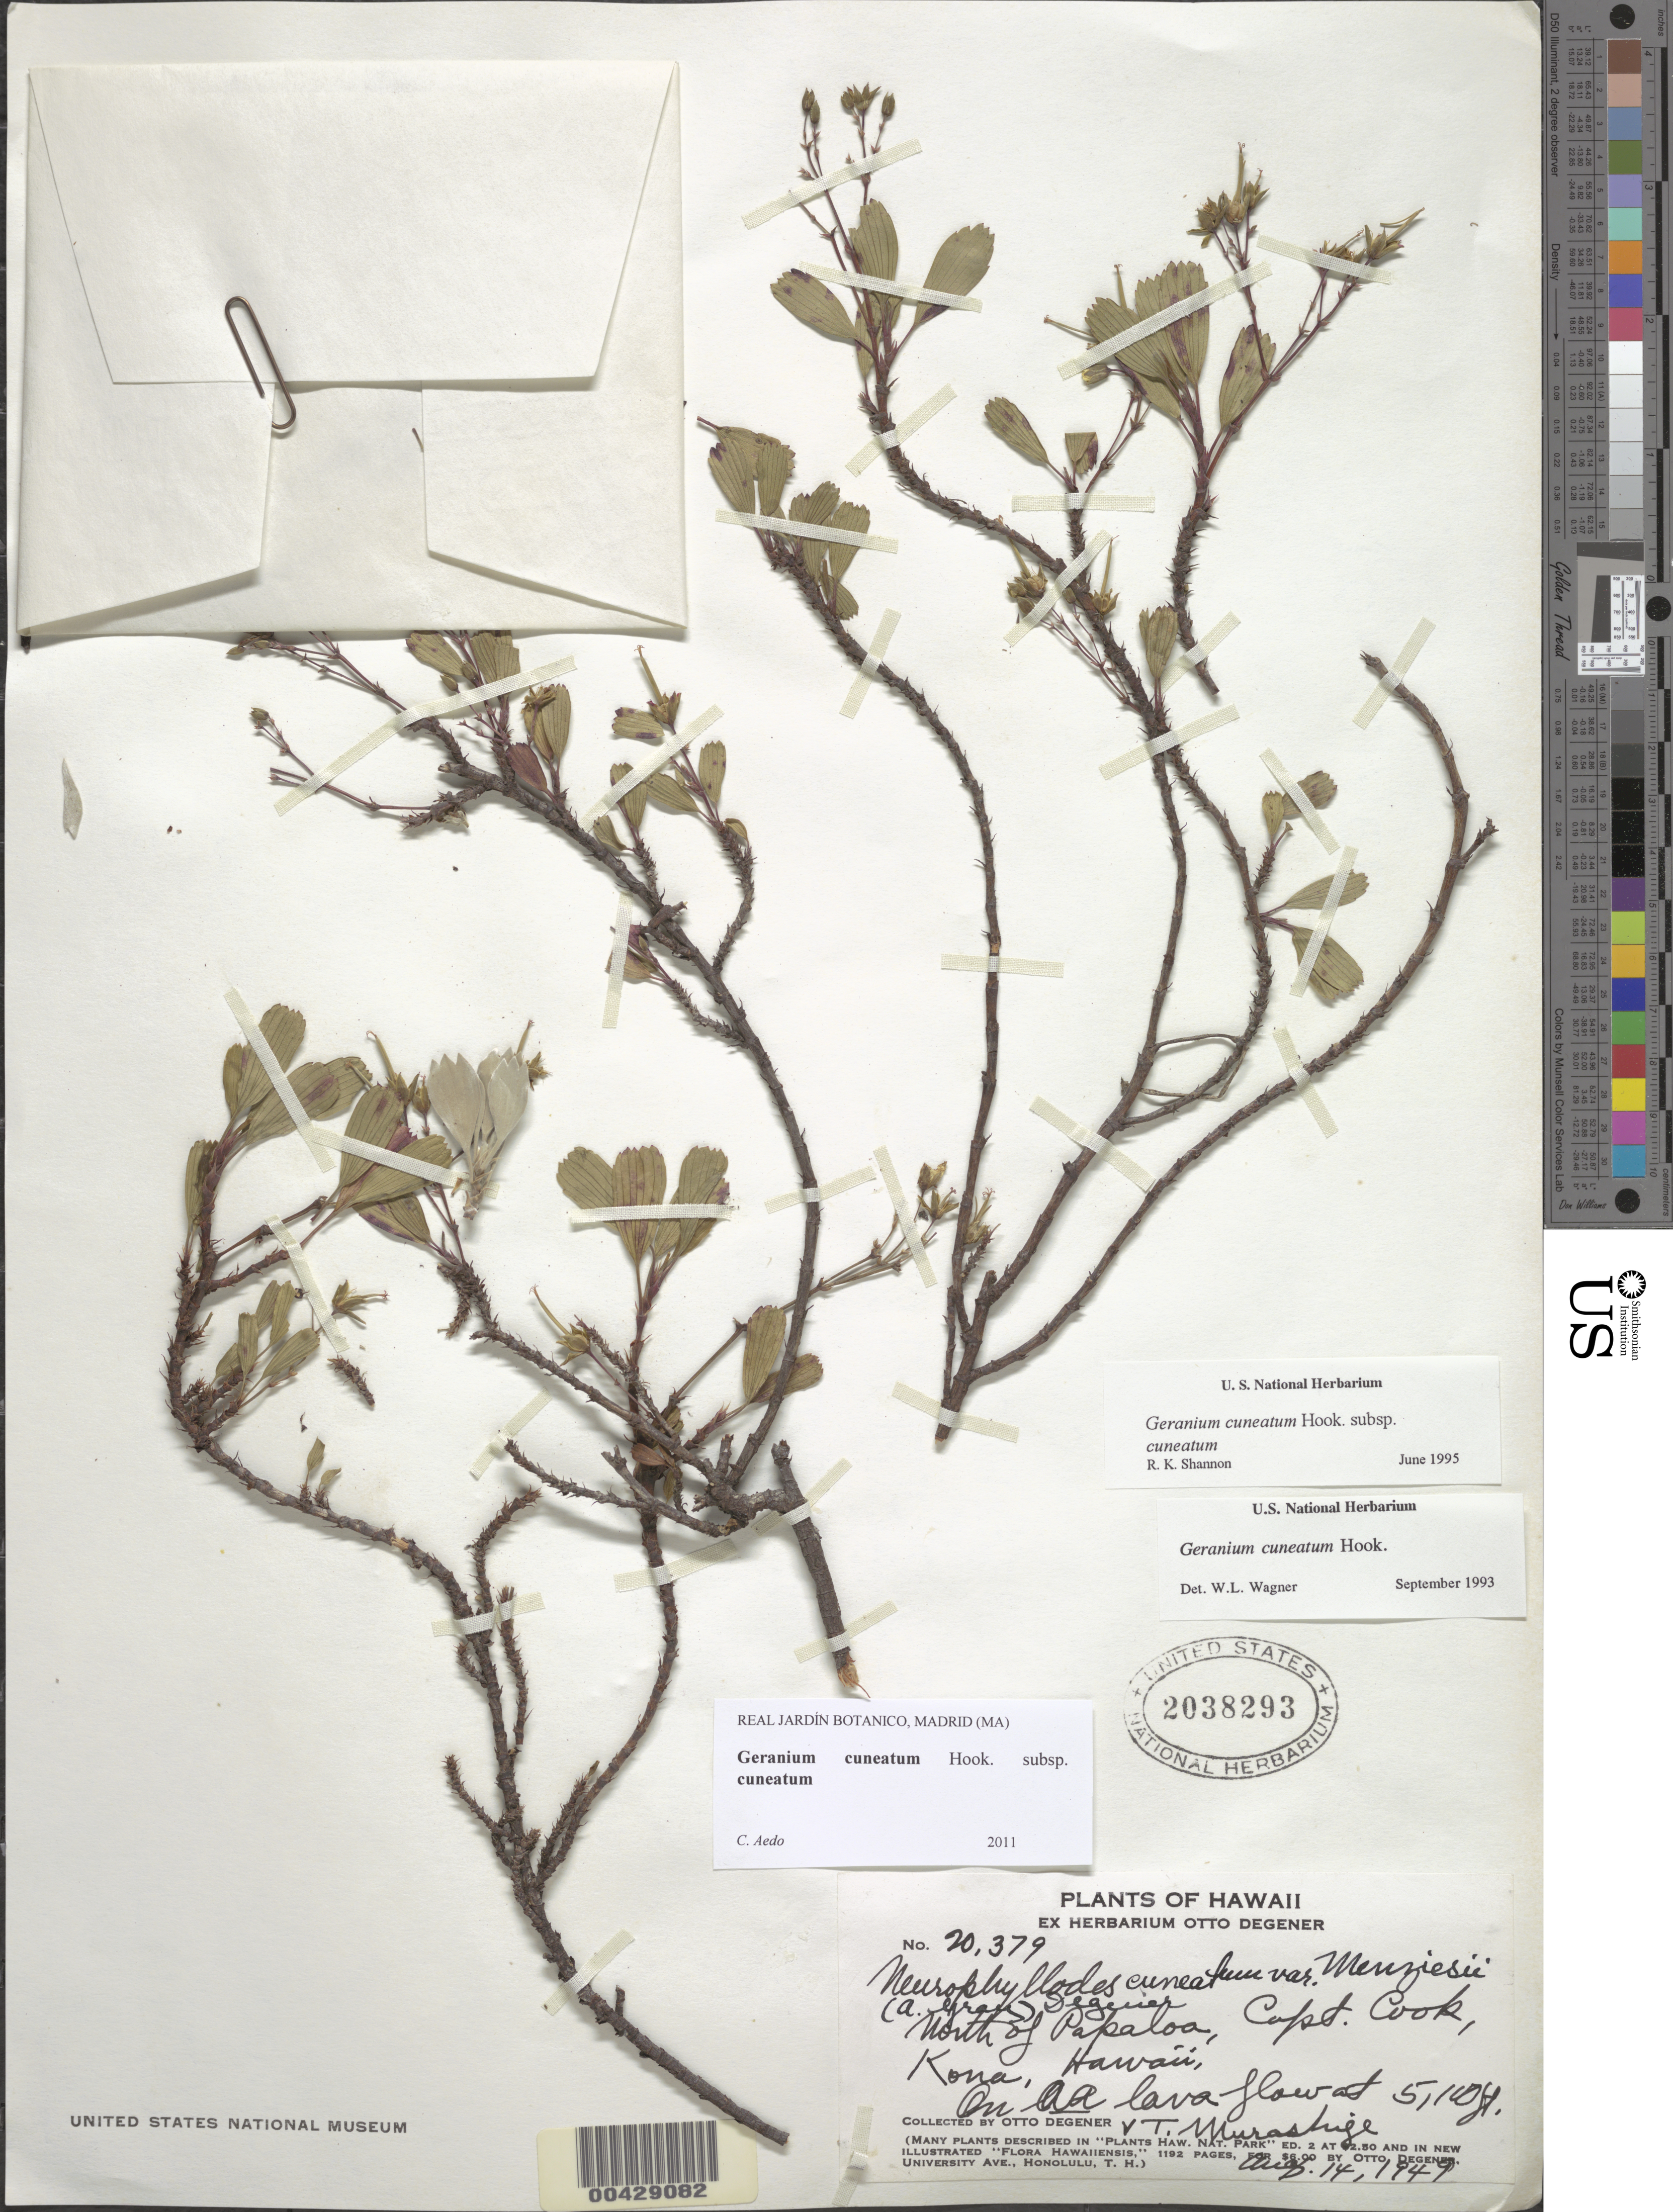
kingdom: Plantae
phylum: Tracheophyta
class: Magnoliopsida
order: Geraniales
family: Geraniaceae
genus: Geranium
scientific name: Geranium cuneatum subsp. cuneatum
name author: Hook.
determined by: Aedo, C.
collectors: O. Degener & T. Murashige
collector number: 20379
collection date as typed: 14 Aug 1949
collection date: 1949-08-14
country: United States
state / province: Hawaii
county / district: Hawaii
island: Hawaii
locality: North of Papaloa, Capt. Cook, Kona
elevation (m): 1554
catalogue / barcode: US 2038293